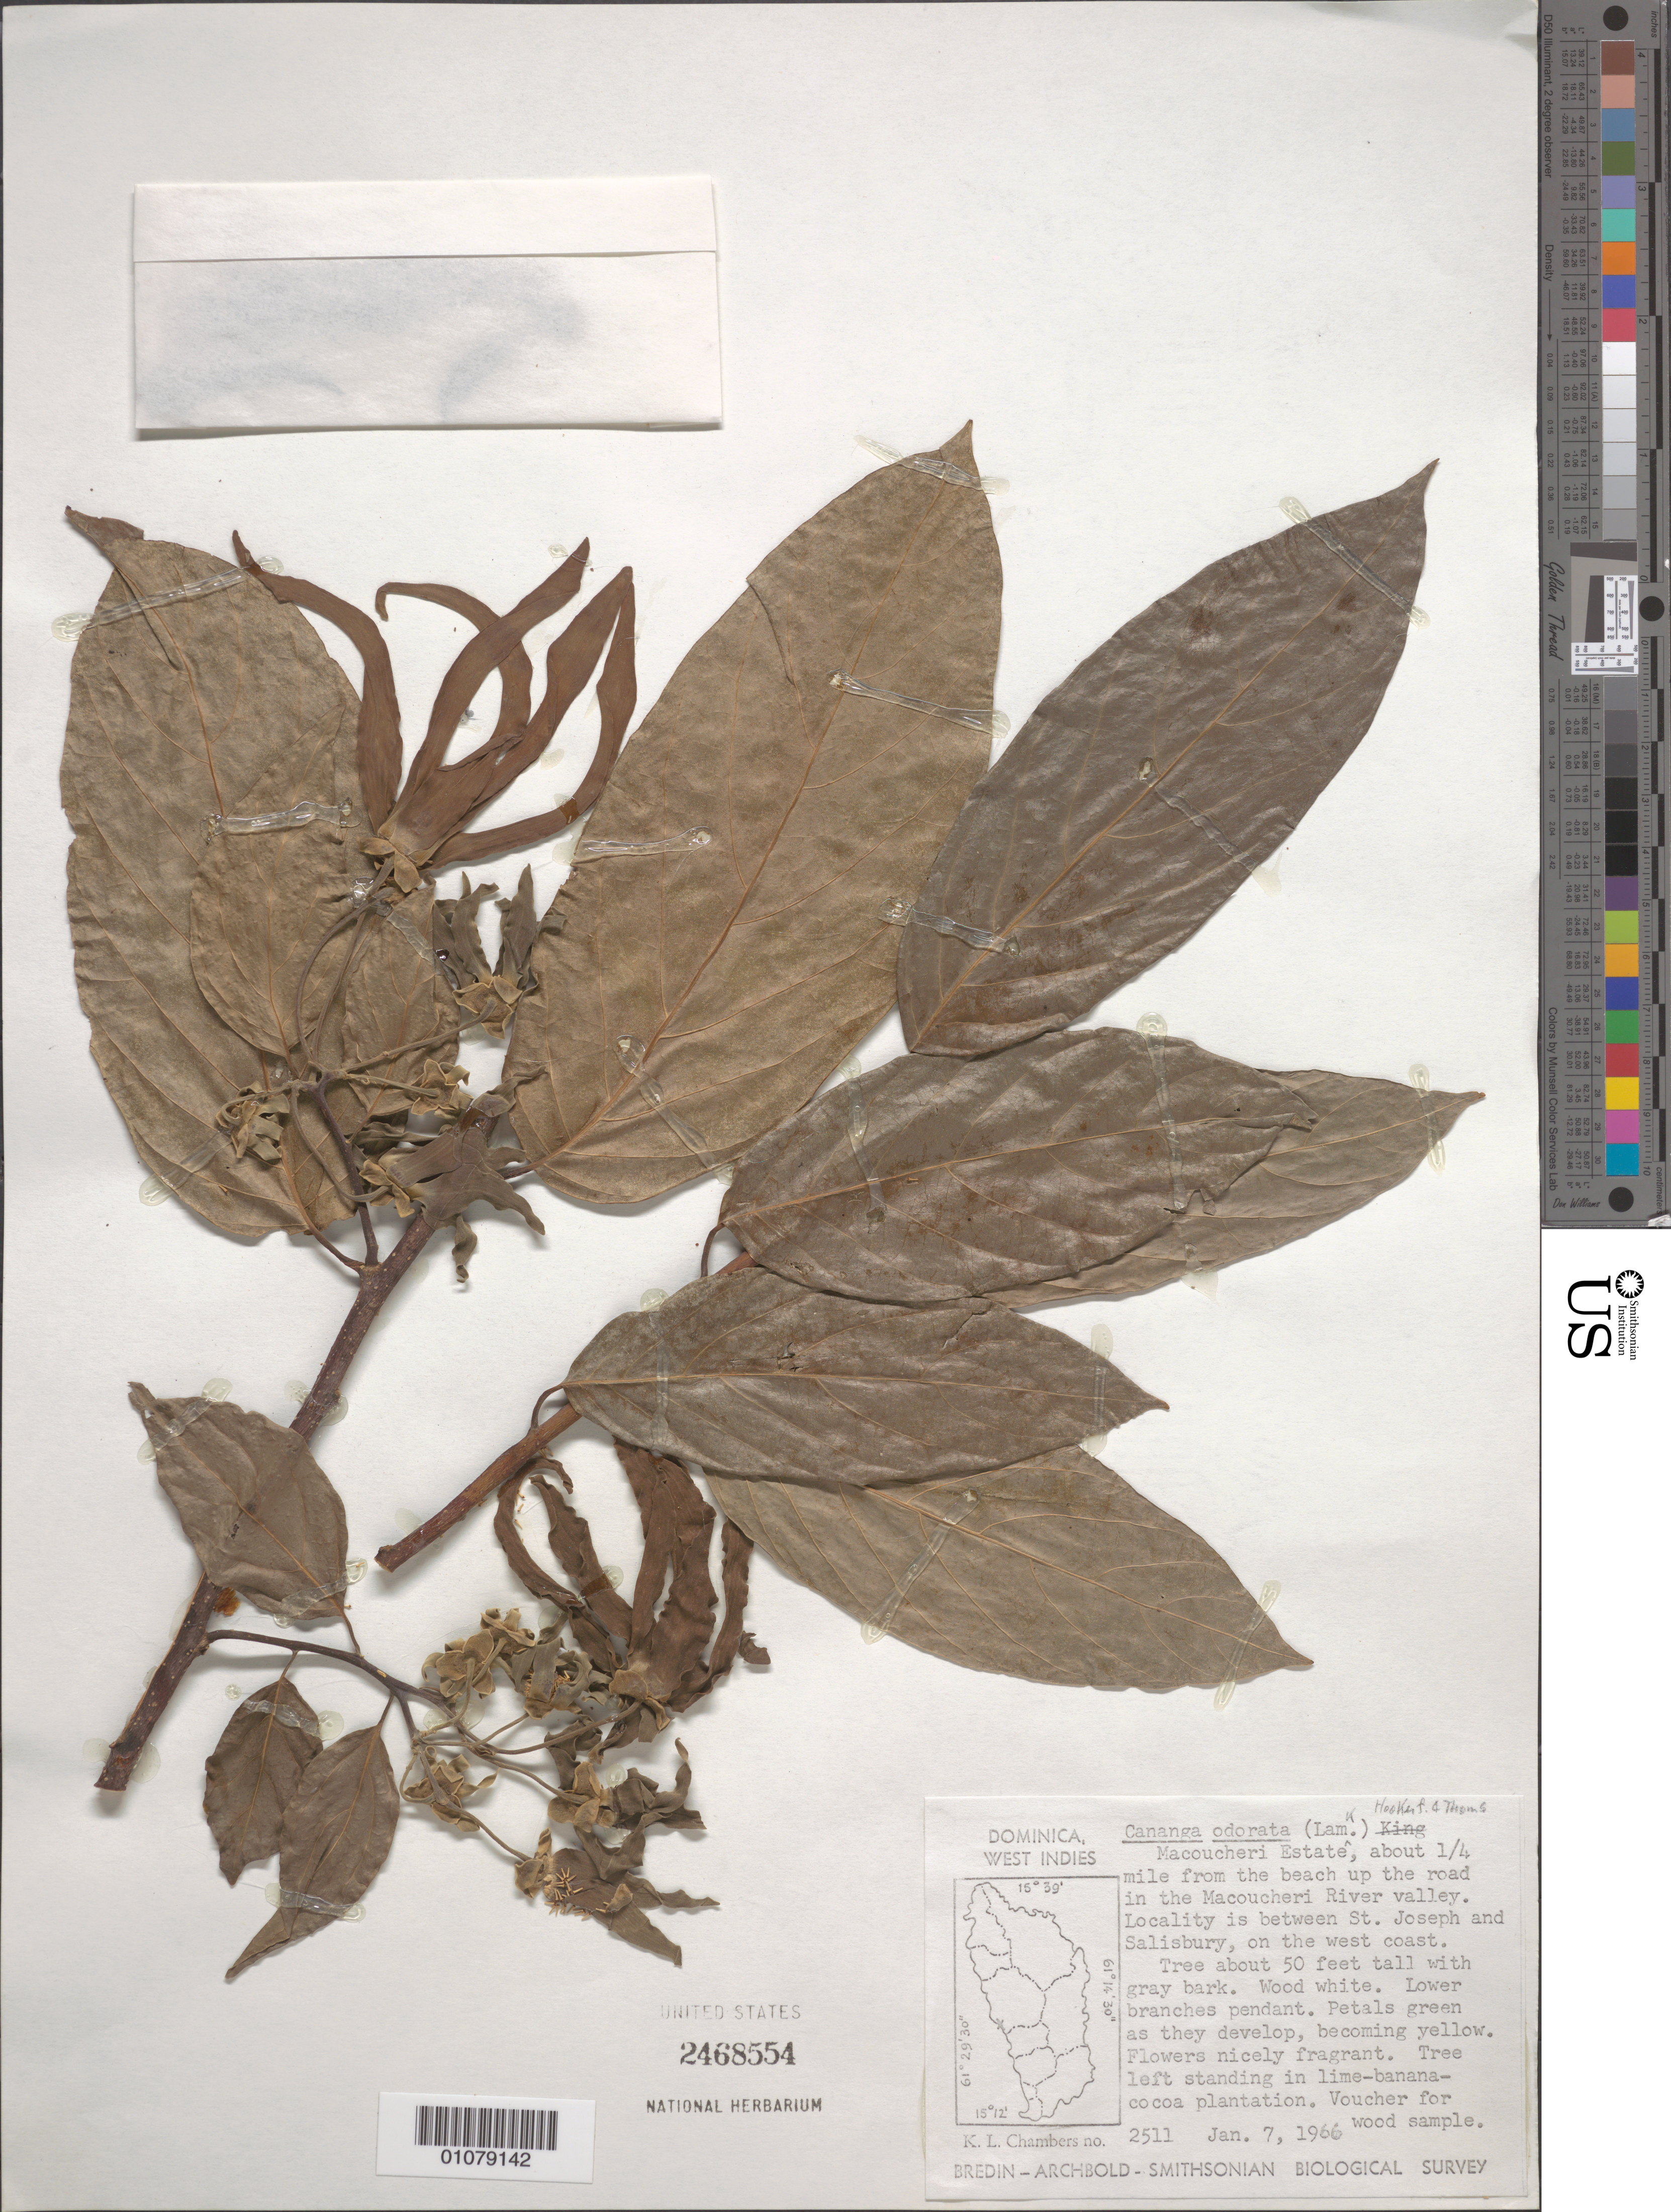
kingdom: Plantae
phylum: Tracheophyta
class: Magnoliopsida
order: Magnoliales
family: Annonaceae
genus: Cananga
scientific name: Cananga odorata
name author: (Lam.) Hook. f. & Thomson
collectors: K. L. Chambers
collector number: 2511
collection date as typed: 07 Jan 1966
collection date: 1966-01-07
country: Dominica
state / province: St. Joseph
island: Dominica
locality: Macoucheri Estate, about 1/4 mile from the beach up the road in the Macoucheri River Valley. Locality is between St. Joseph and Salisbury, on the West Coast.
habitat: Tree left standing in lime-banana-cocoa plantation. Voucher for wood sample.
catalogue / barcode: US 2468554